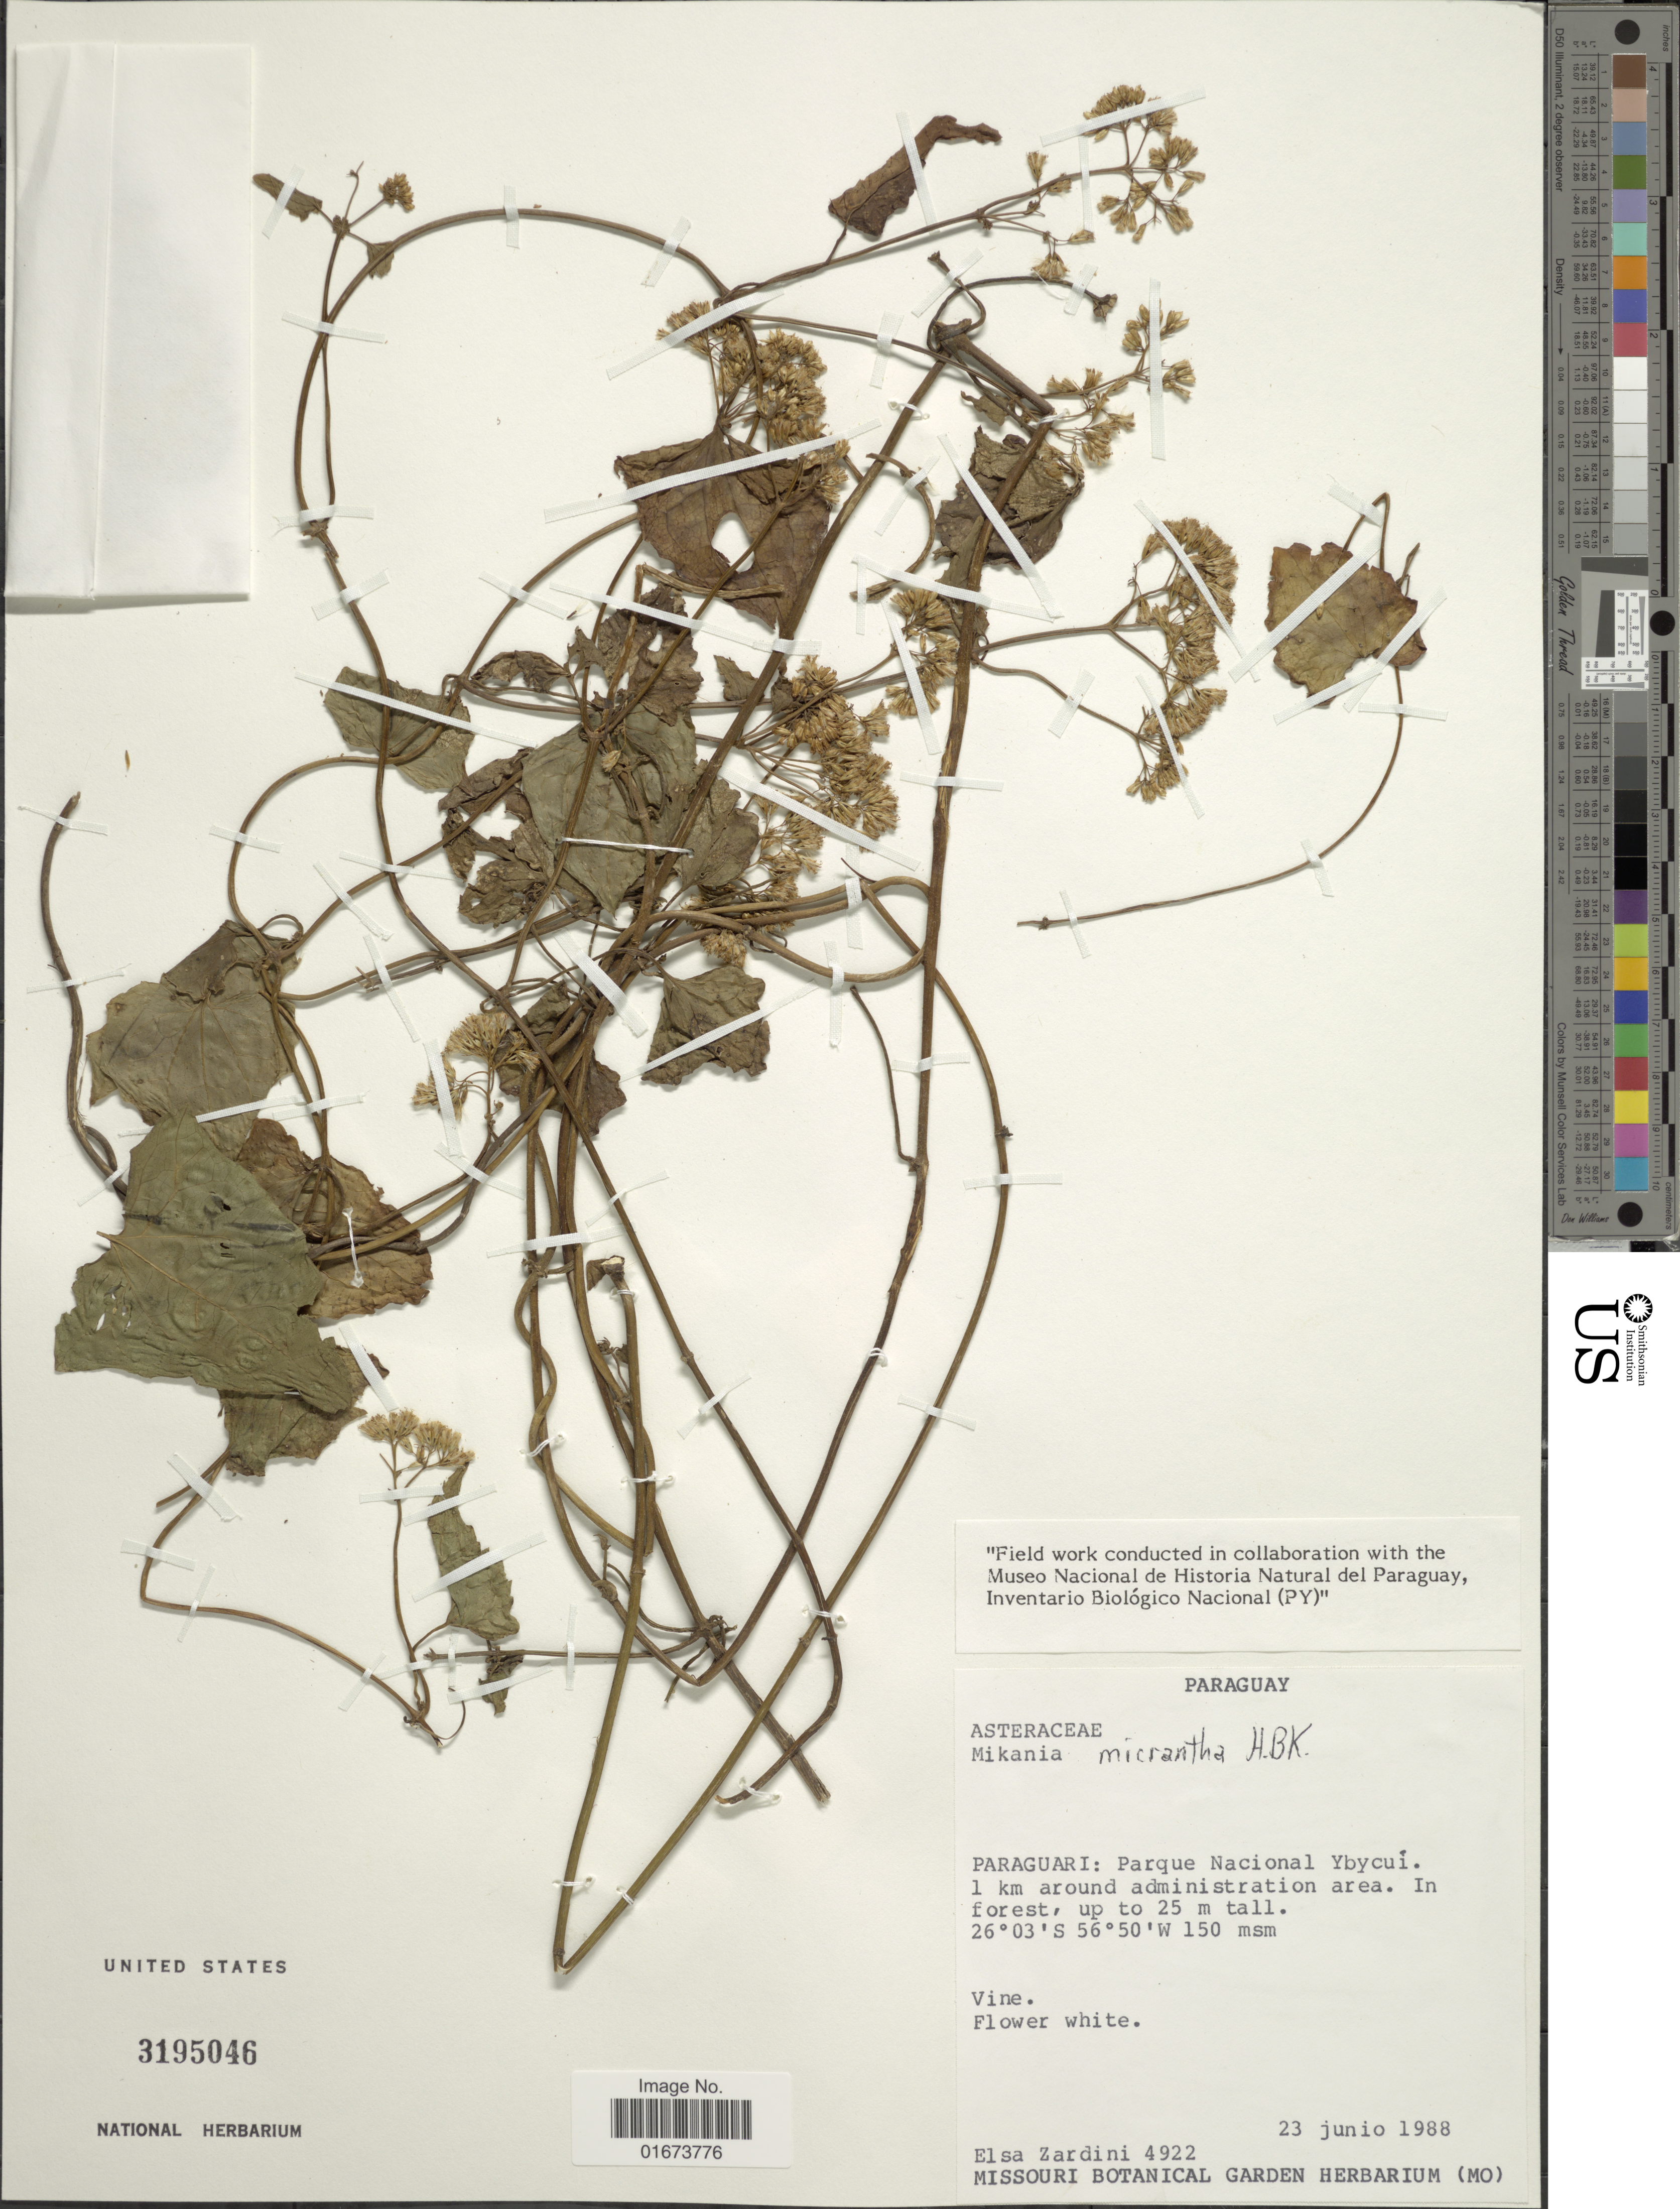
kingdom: Plantae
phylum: Tracheophyta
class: Magnoliopsida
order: Asterales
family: Asteraceae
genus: Mikania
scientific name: Mikania micrantha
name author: Kunth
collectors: E. M. Zardini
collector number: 4922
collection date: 1988-06-23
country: Paraguay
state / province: Paraguari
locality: Parque Nacional Ybycuí. 1 km around administration area. In forest, up to 25 m tall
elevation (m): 150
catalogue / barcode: US 3195046